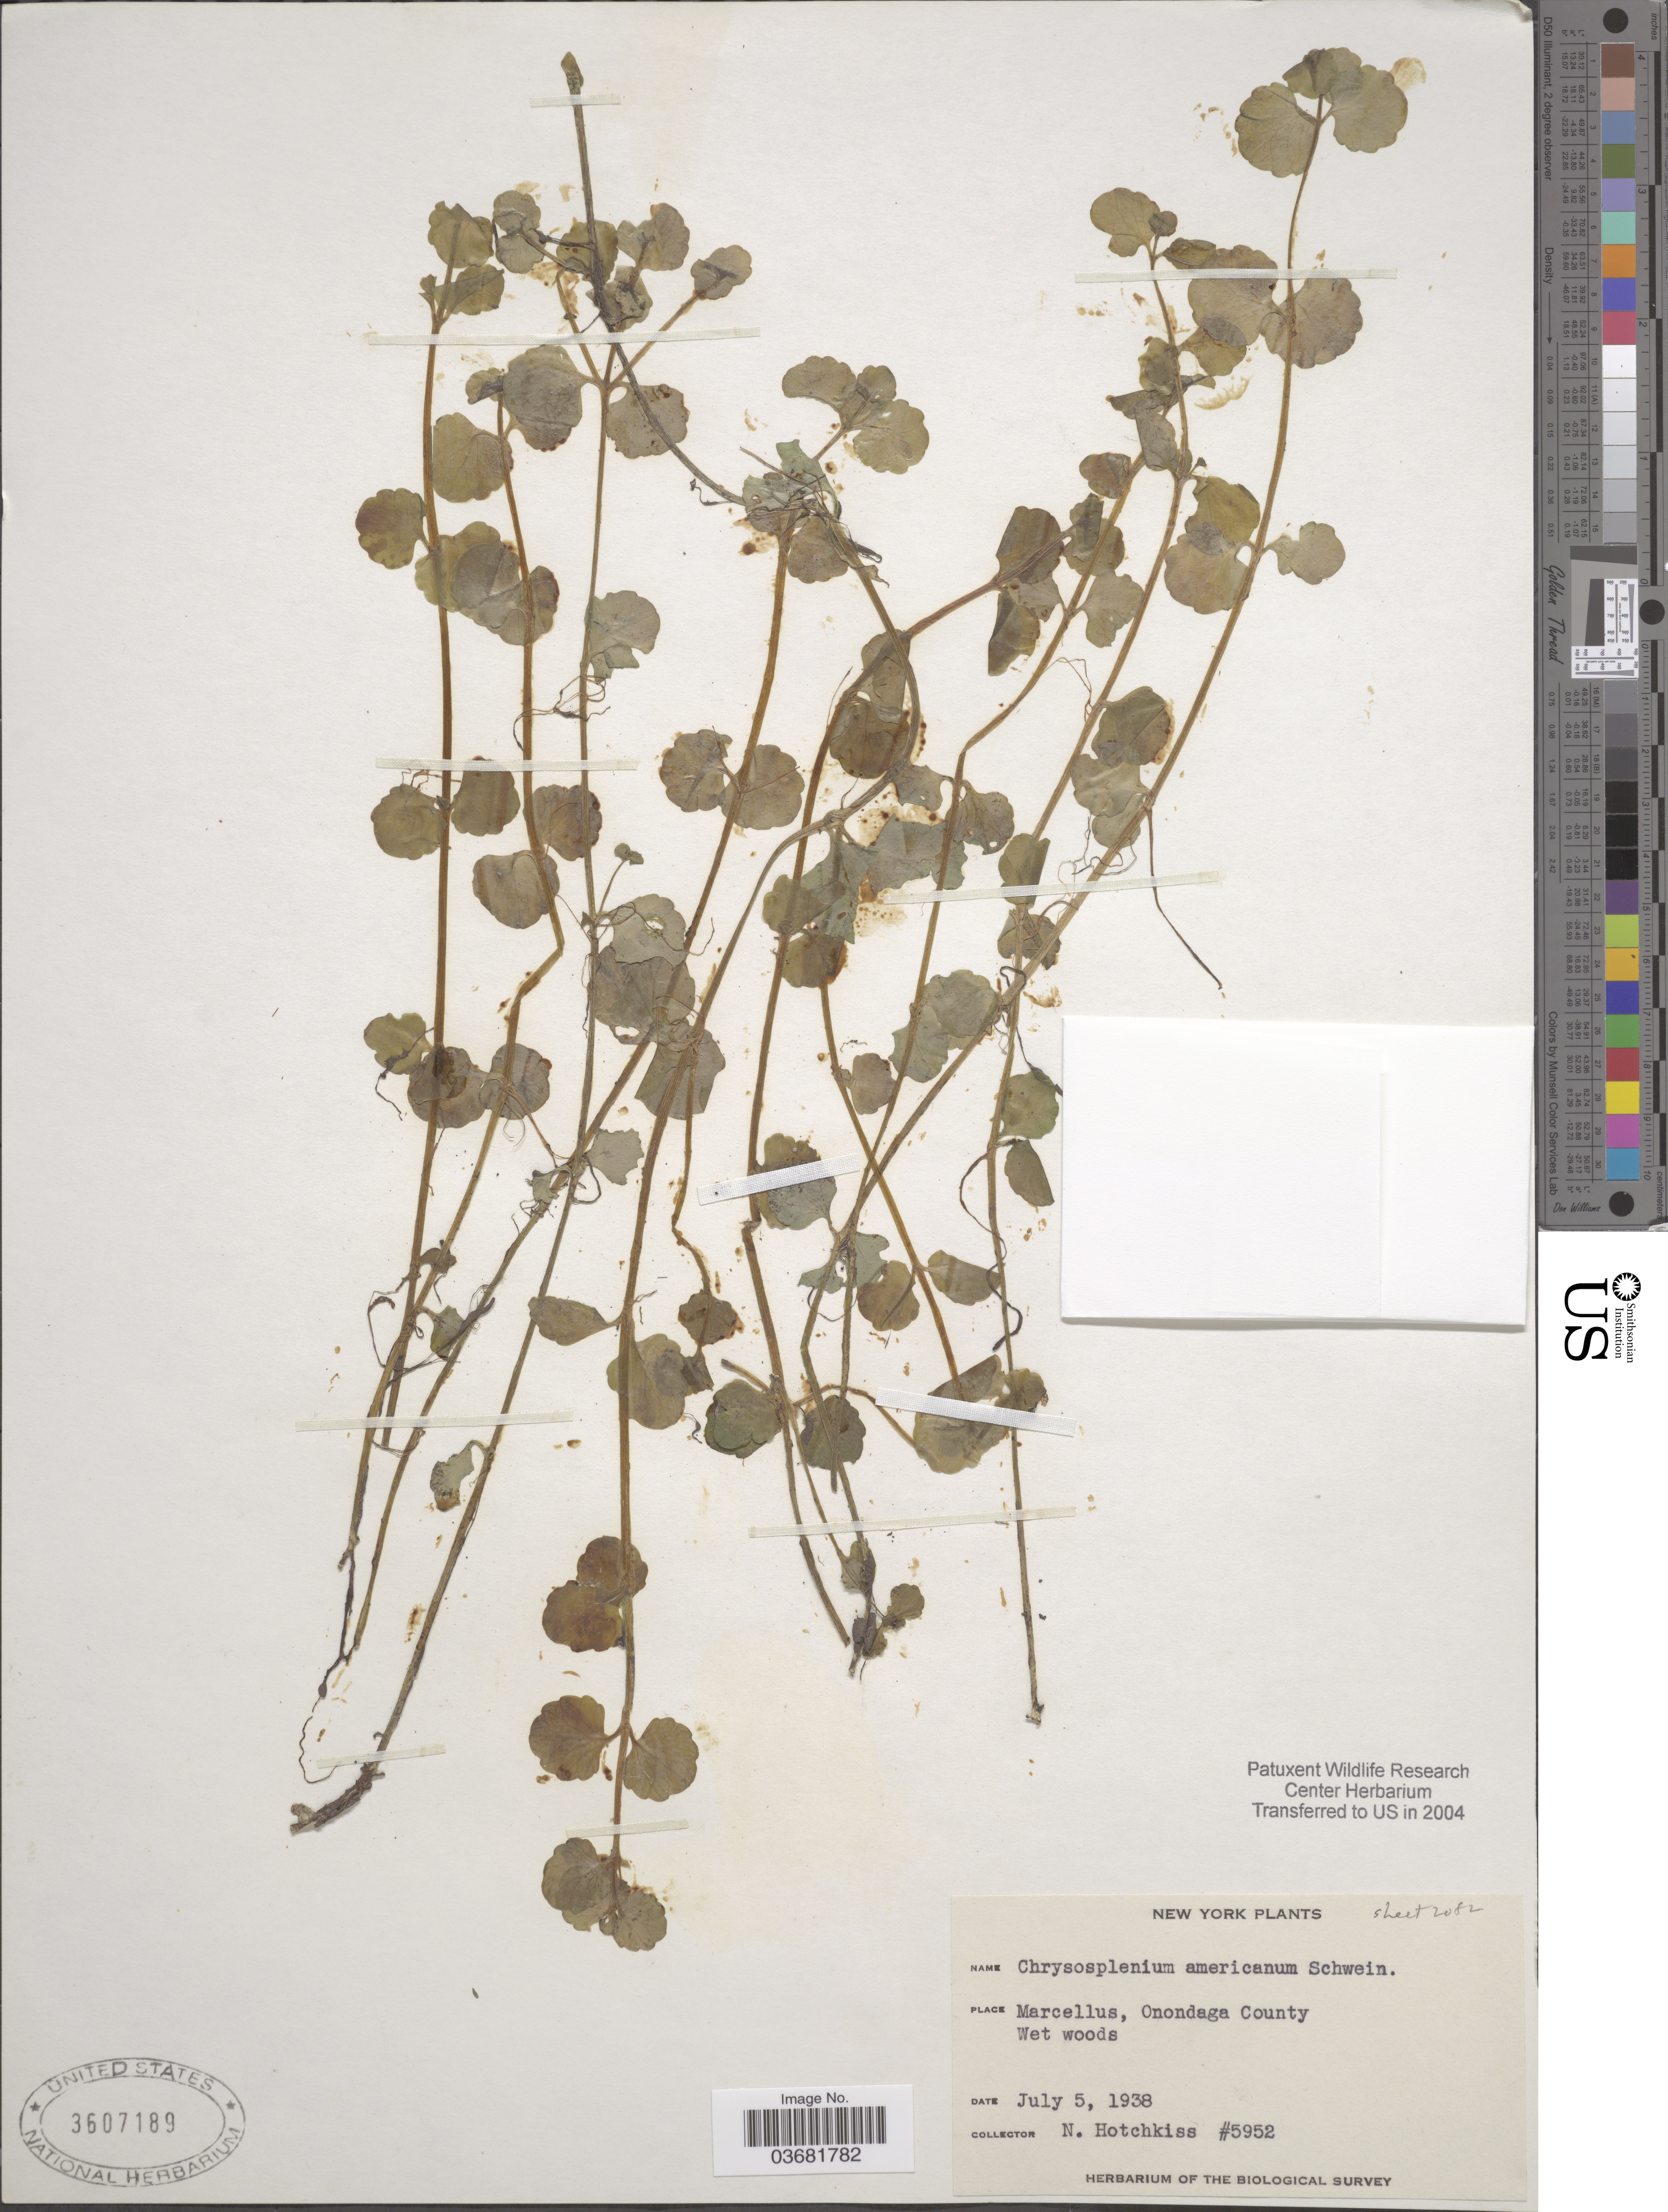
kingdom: Plantae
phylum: Tracheophyta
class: Magnoliopsida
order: Saxifragales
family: Saxifragaceae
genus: Chrysosplenium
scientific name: Chrysosplenium americanum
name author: Schwein.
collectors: N. Hotchkiss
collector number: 5952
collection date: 1938-07-05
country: United States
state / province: New York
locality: Marcellus, Onondaga County. The Biological Survey.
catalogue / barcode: US 3607189